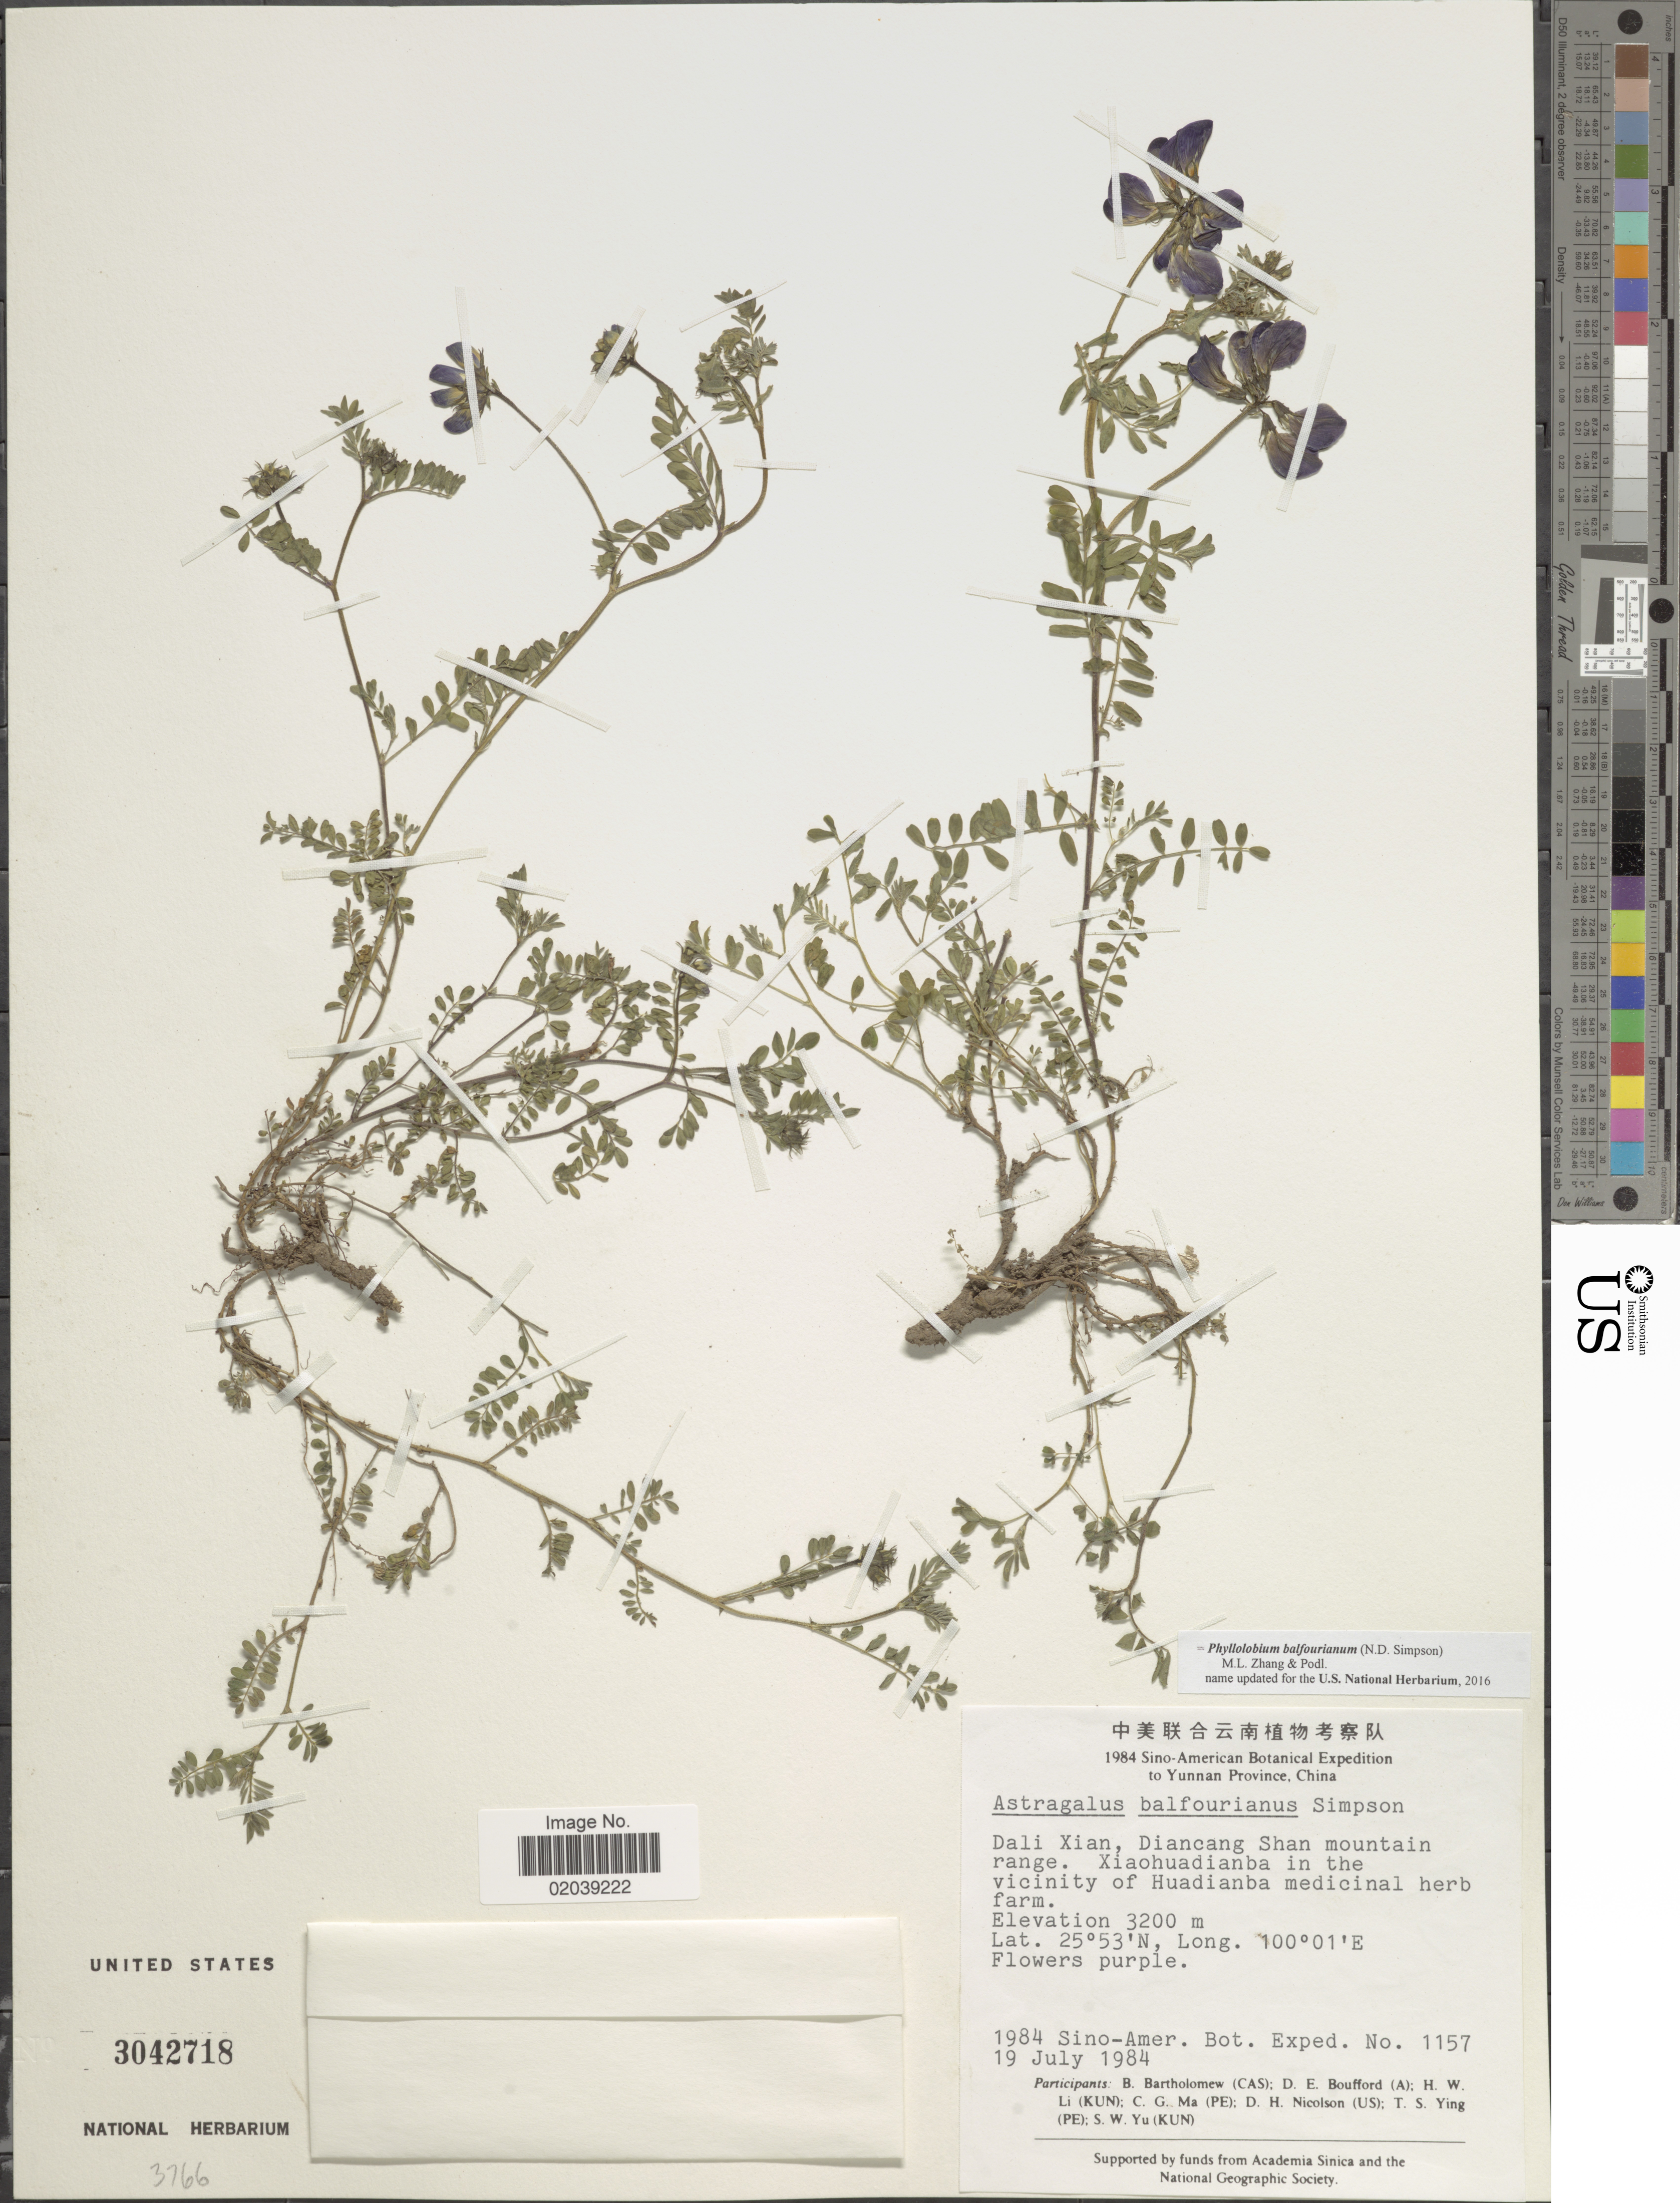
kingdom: Plantae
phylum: Tracheophyta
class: Magnoliopsida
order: Fabales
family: Fabaceae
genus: Phyllolobium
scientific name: Phyllolobium balfourianum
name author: (N.D. Simpson) M.L. Zhang & Podlech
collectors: Sino-Amer. Bot. Exped. 1984, B. Bartholomew, D. Bouffod, H. W. Li & et al.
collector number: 1157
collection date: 1984-07-19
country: China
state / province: Yunnan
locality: Yunnan Province. Dali Xian, Diancang Shan mountain range. Xiaohuadianba in the vicinity of Huadianba medicinal herb farm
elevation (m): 3200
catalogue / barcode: US 3042718